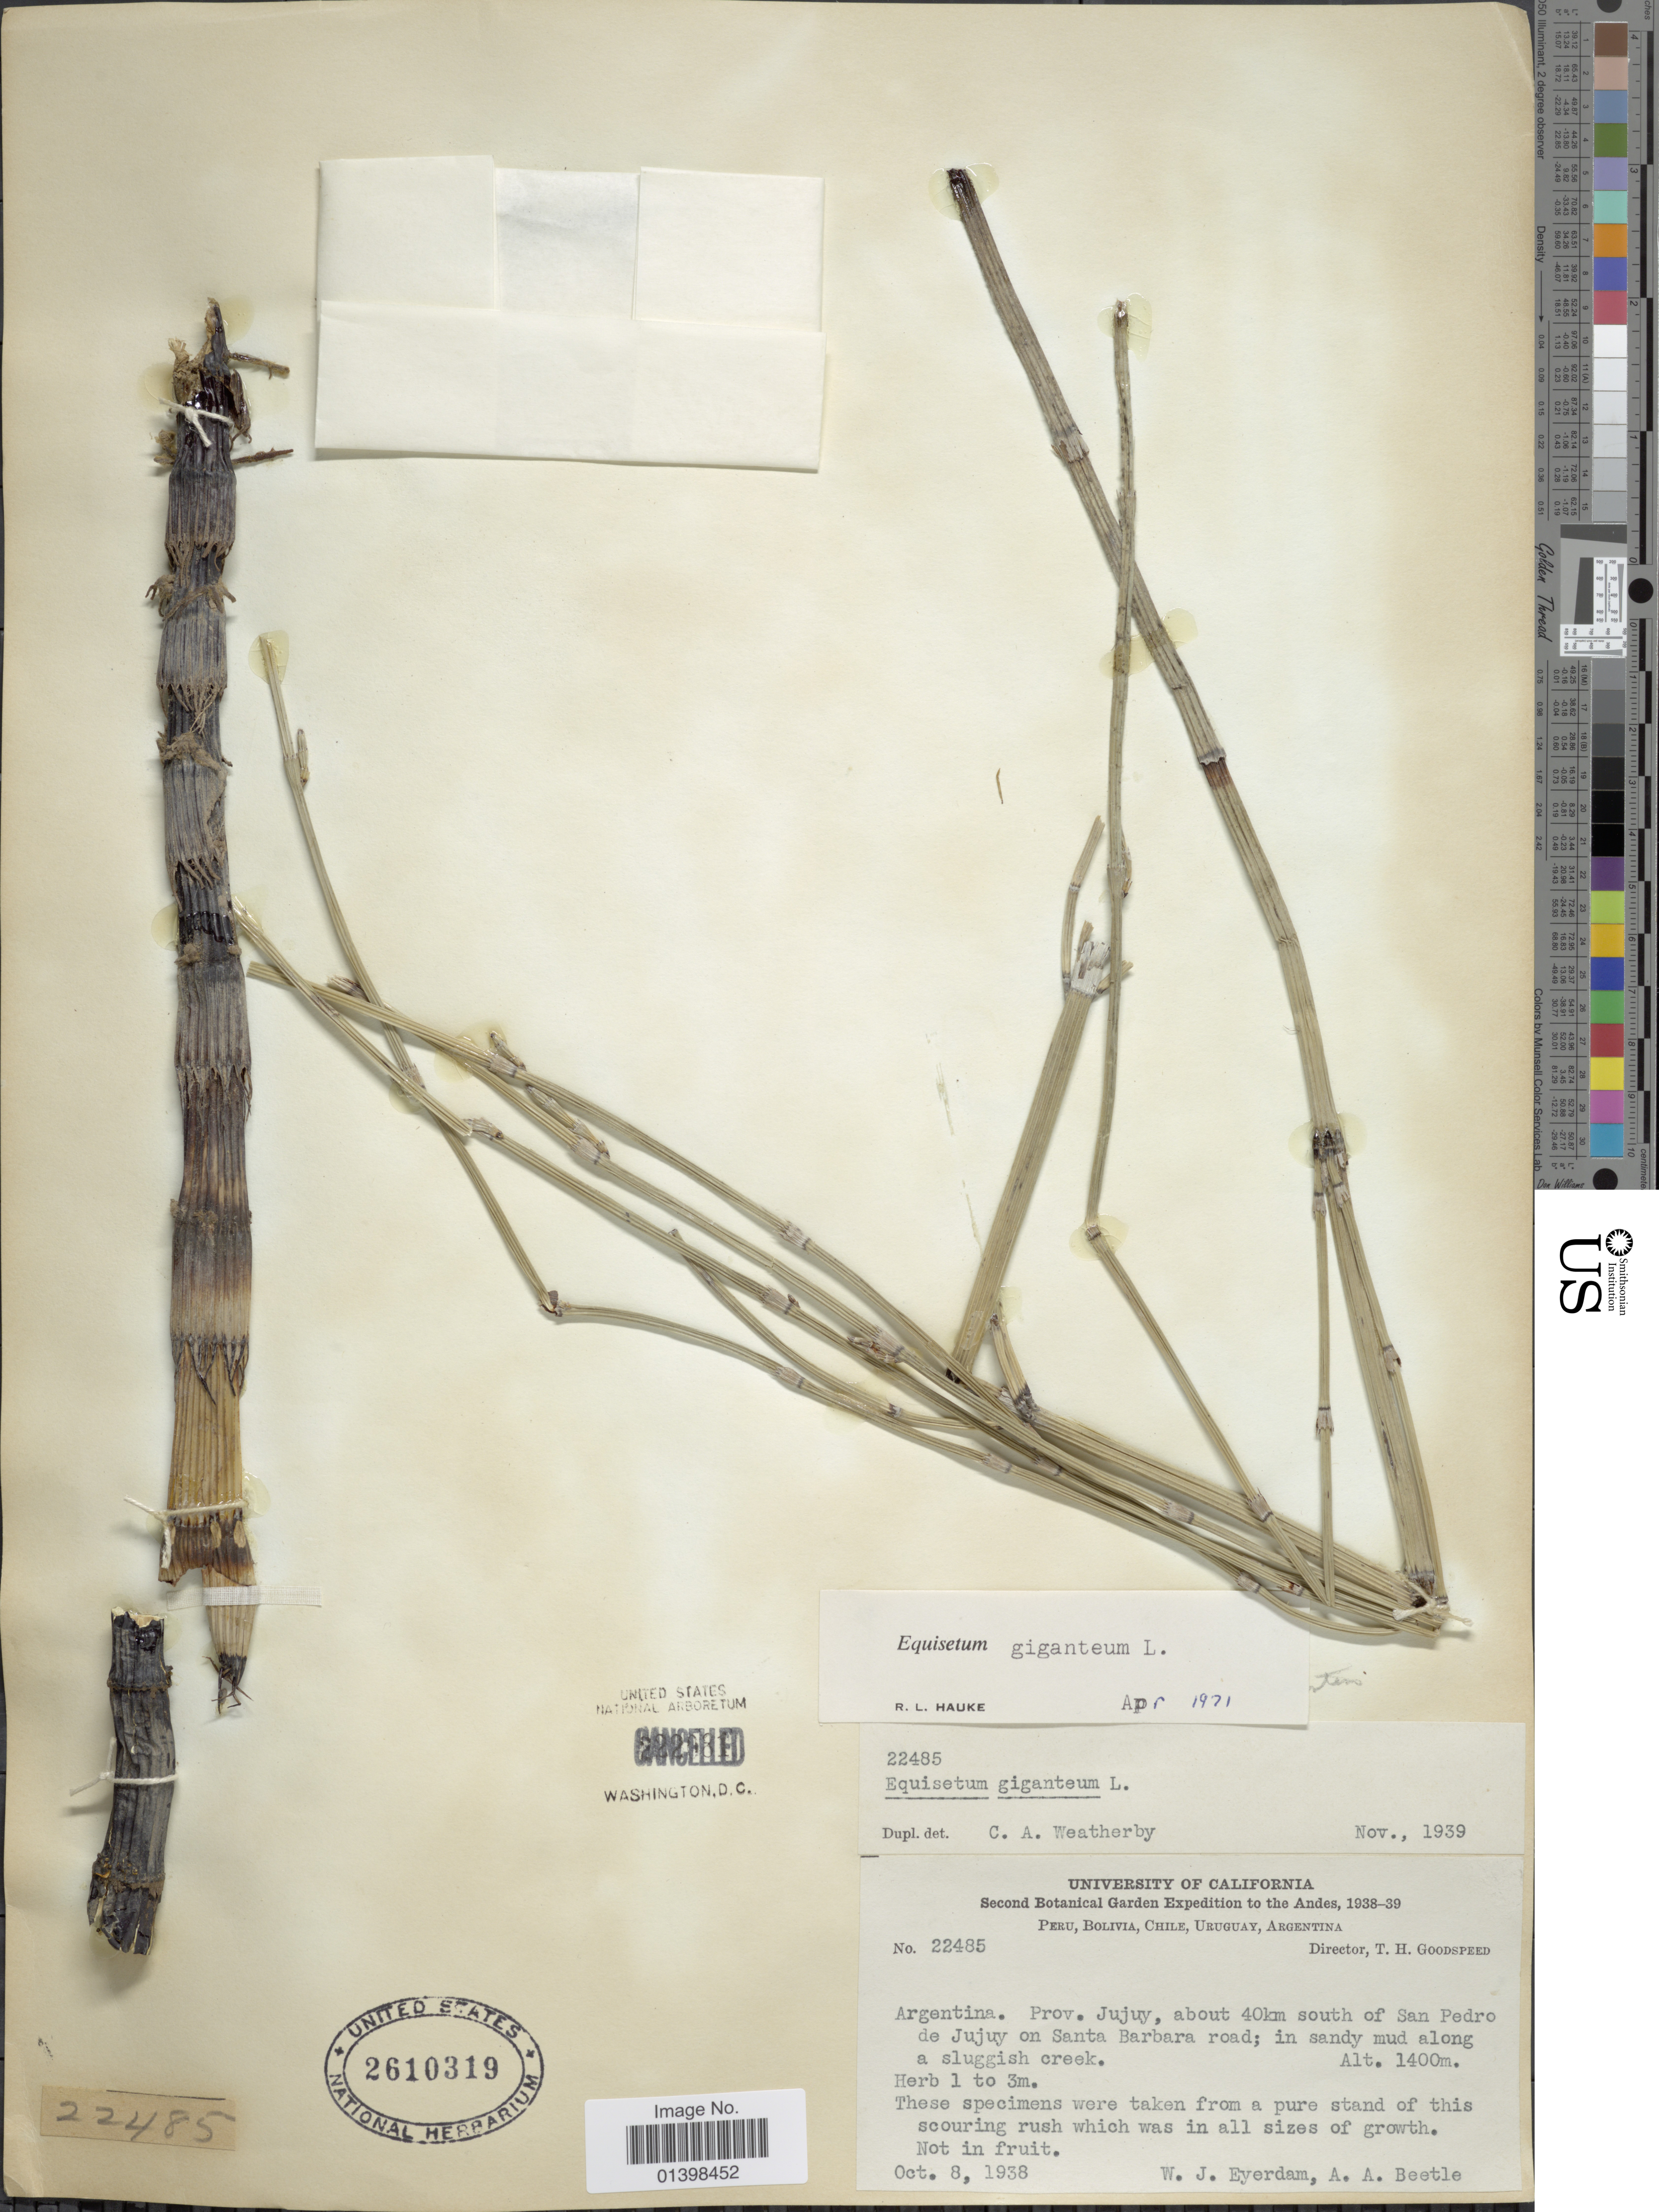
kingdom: Plantae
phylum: Tracheophyta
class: Polypodiopsida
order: Equisetales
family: Equisetaceae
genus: Equisetum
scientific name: Equisetum giganteum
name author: L.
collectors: W. J. Eyerdam & A. A. Beetle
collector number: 22485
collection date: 1938-10-08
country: Argentina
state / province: Jujuy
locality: About 40km south of San pedro de Jujuy on Santa Barbara road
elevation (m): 1400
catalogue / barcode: US 2610319